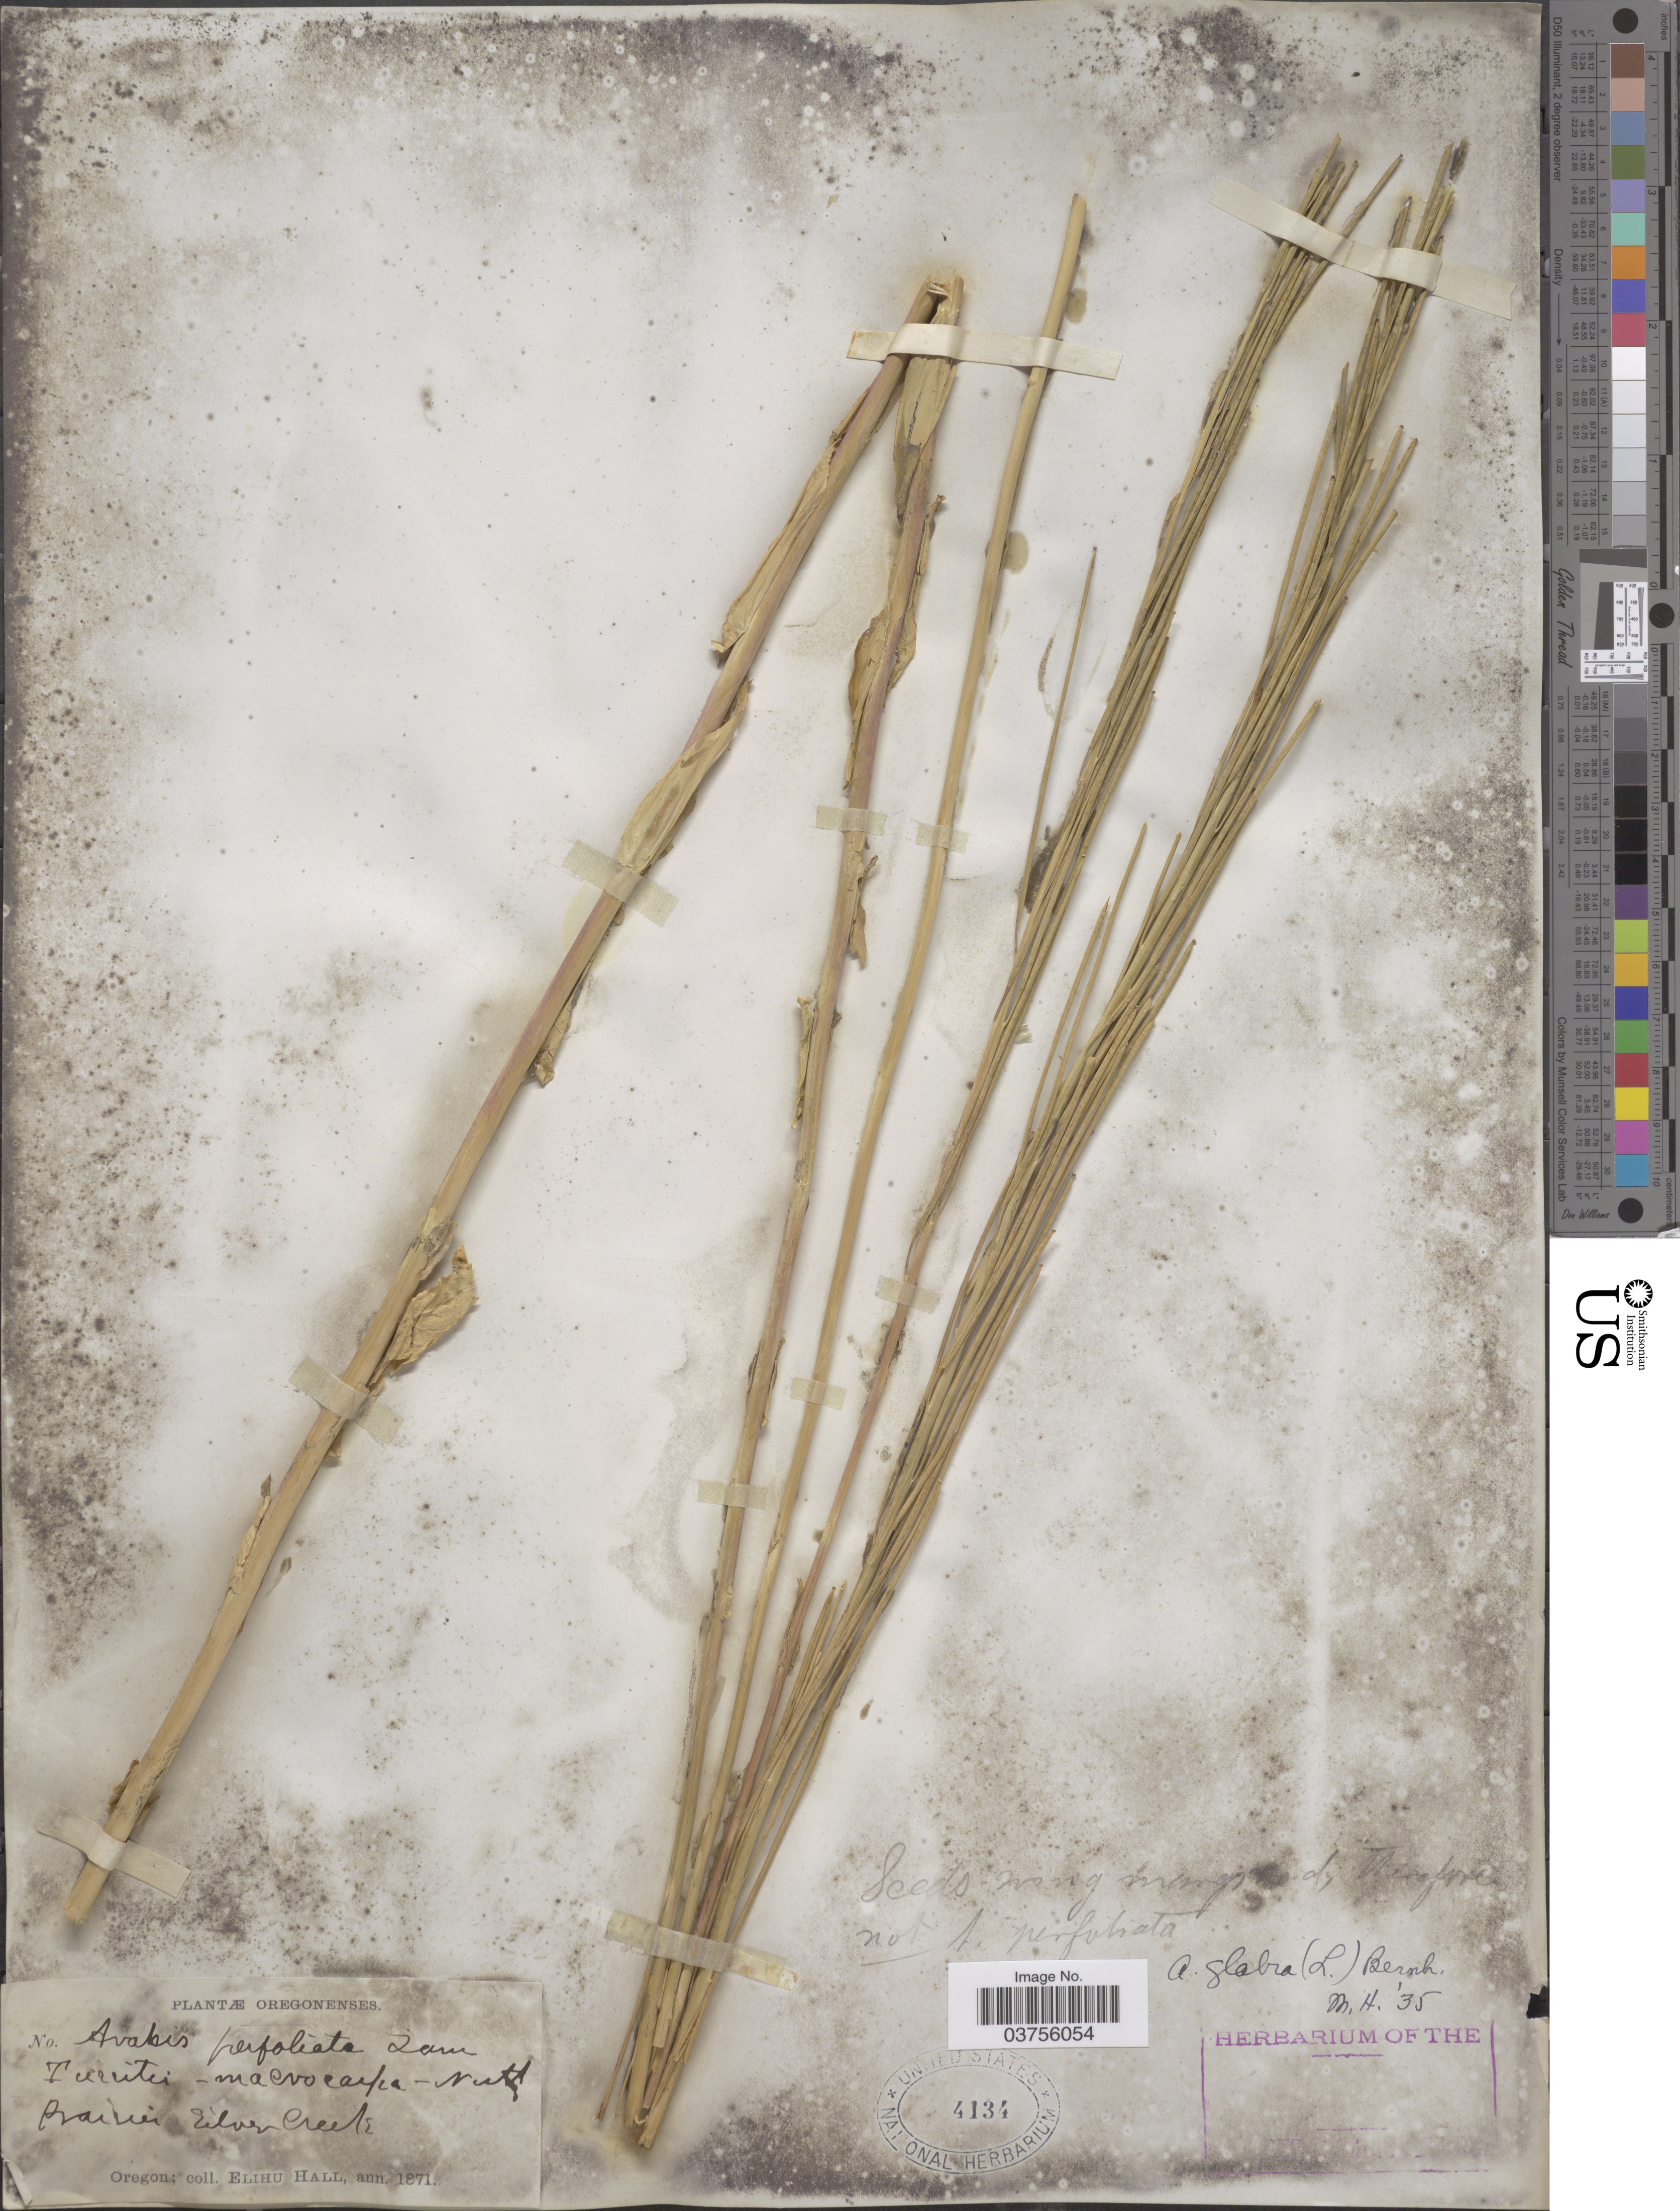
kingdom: Plantae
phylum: Tracheophyta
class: Magnoliopsida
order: Brassicales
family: Brassicaceae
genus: Turritis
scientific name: Turritis glabra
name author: L.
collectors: E. Hall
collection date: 1871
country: United States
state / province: Oregon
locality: Prairies Silver Creek.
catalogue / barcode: US 4134